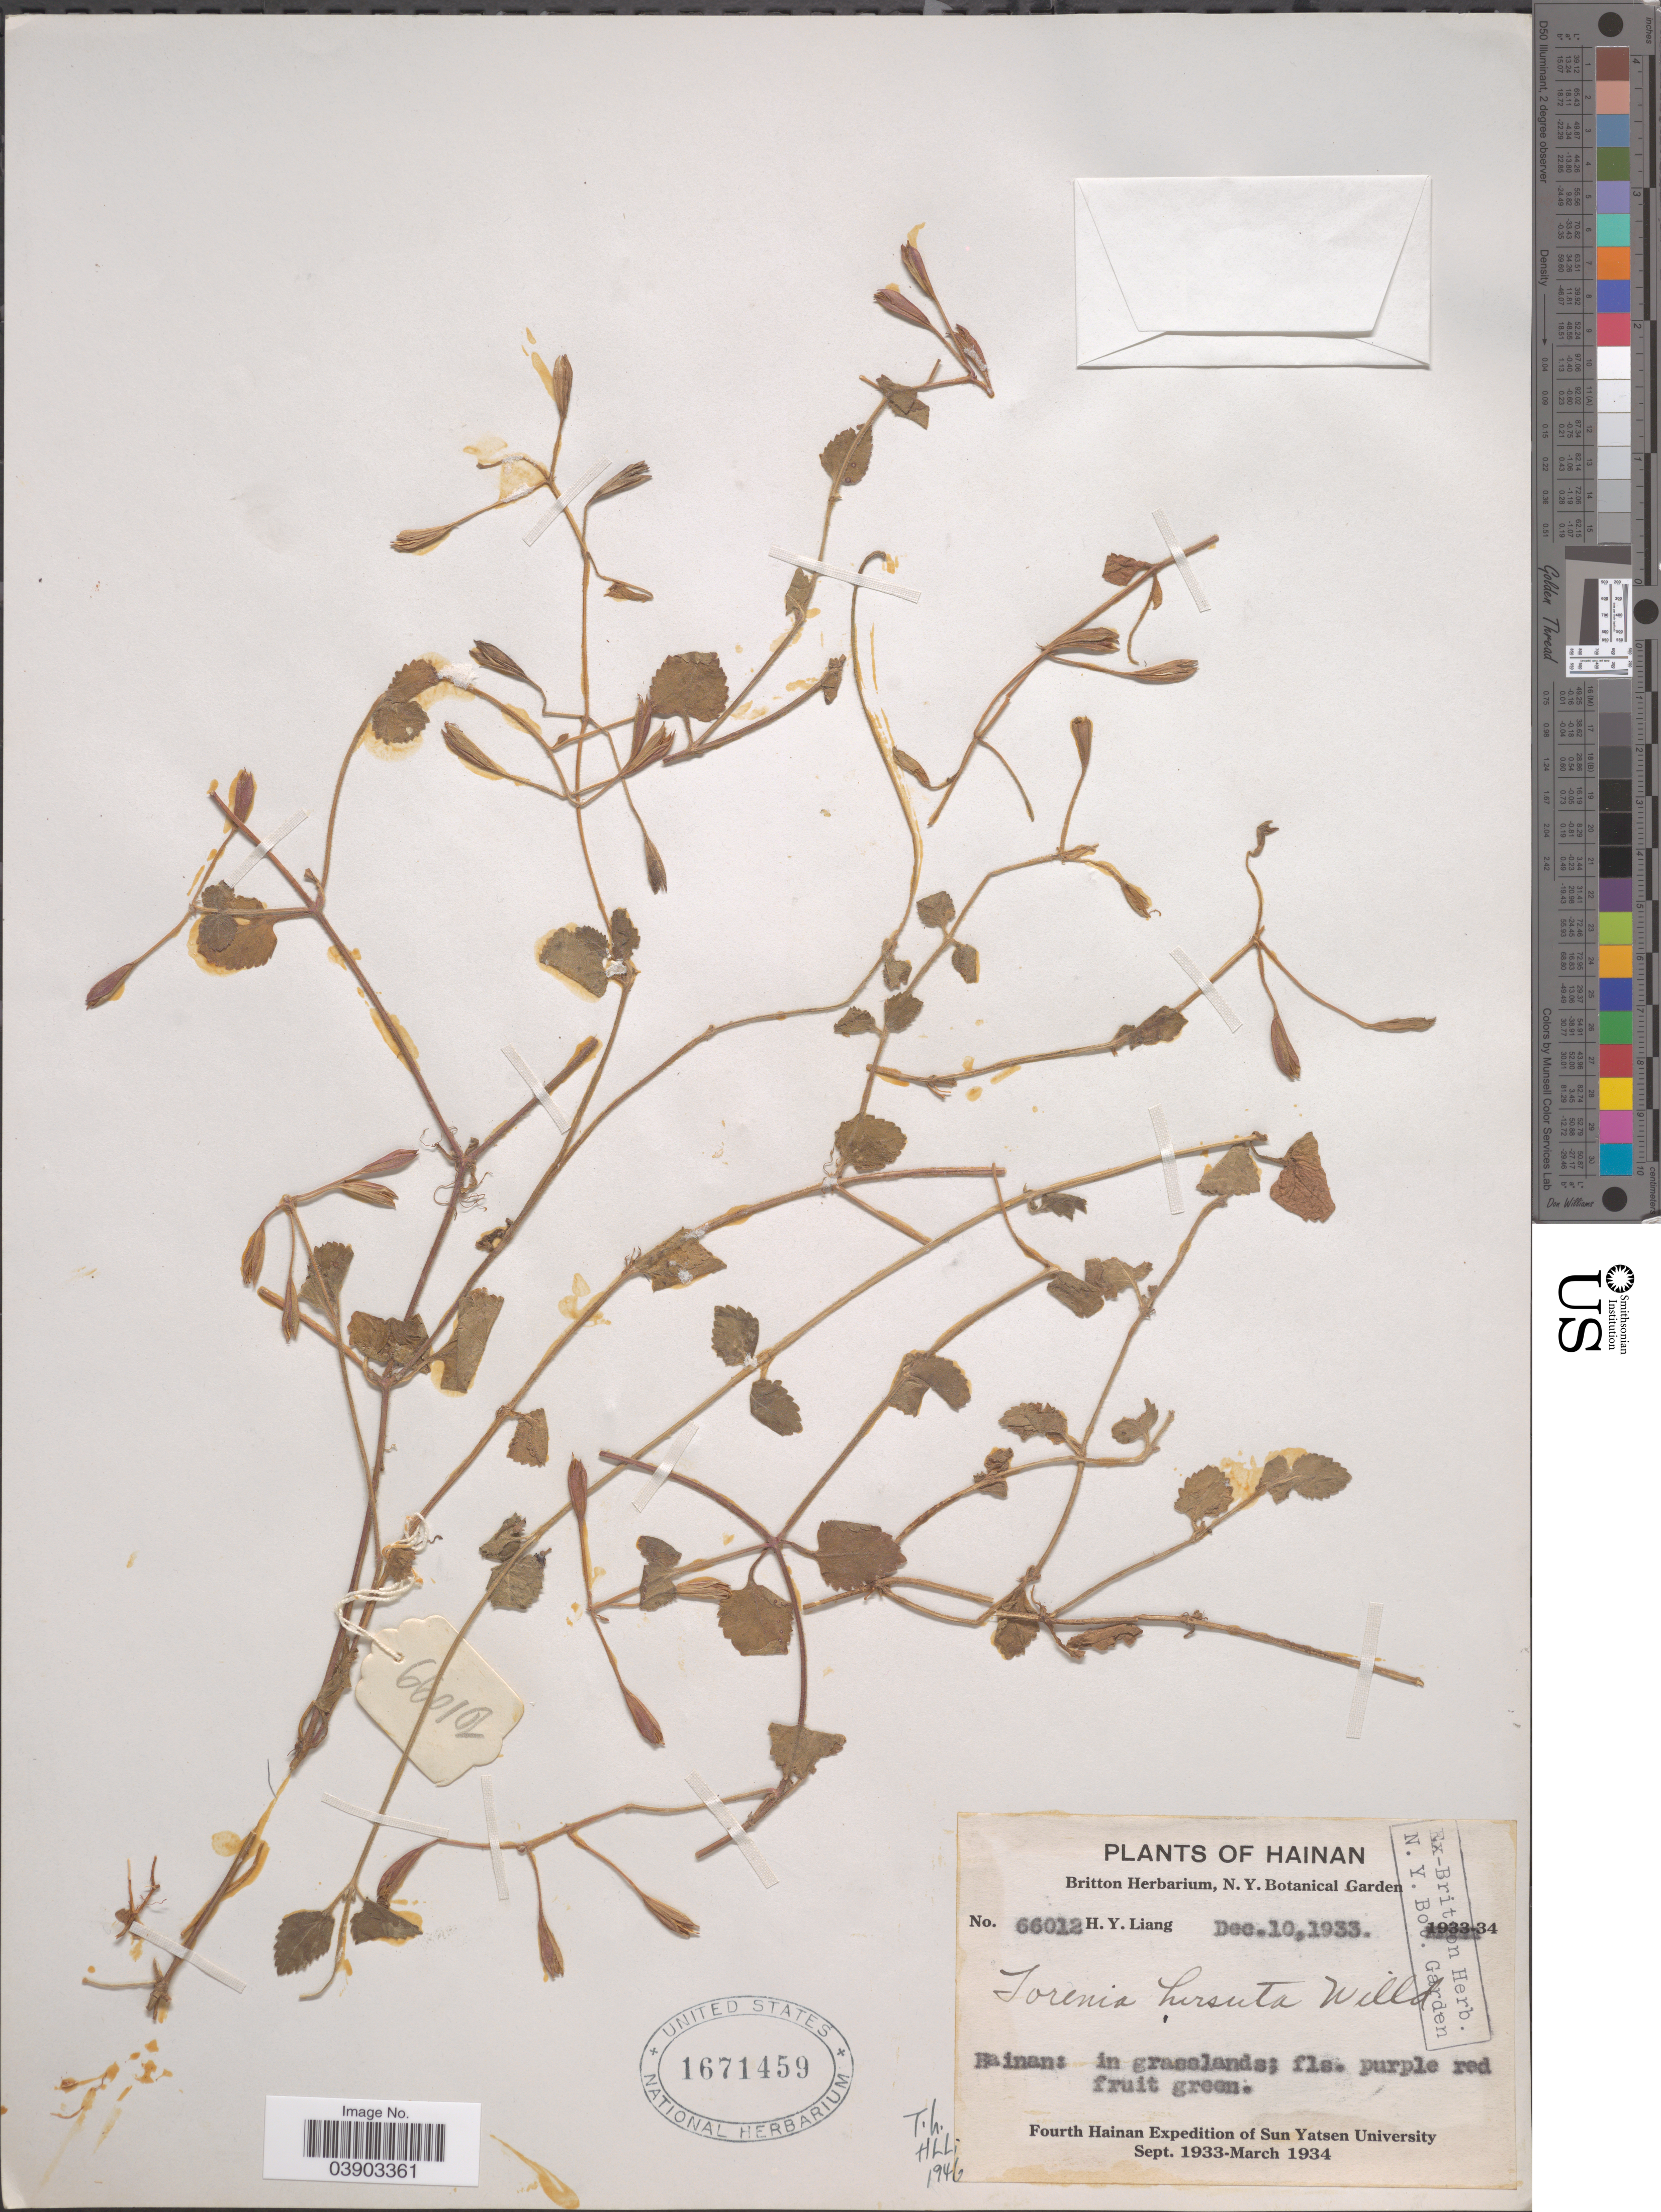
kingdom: Plantae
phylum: Tracheophyta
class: Magnoliopsida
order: Lamiales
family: Linderniaceae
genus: Torenia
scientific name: Torenia hirsuta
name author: Willd.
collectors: H. Y. Liang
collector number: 66012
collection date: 1933-12-10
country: China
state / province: Hainan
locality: Hainan: in grasslands.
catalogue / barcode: US 1671459